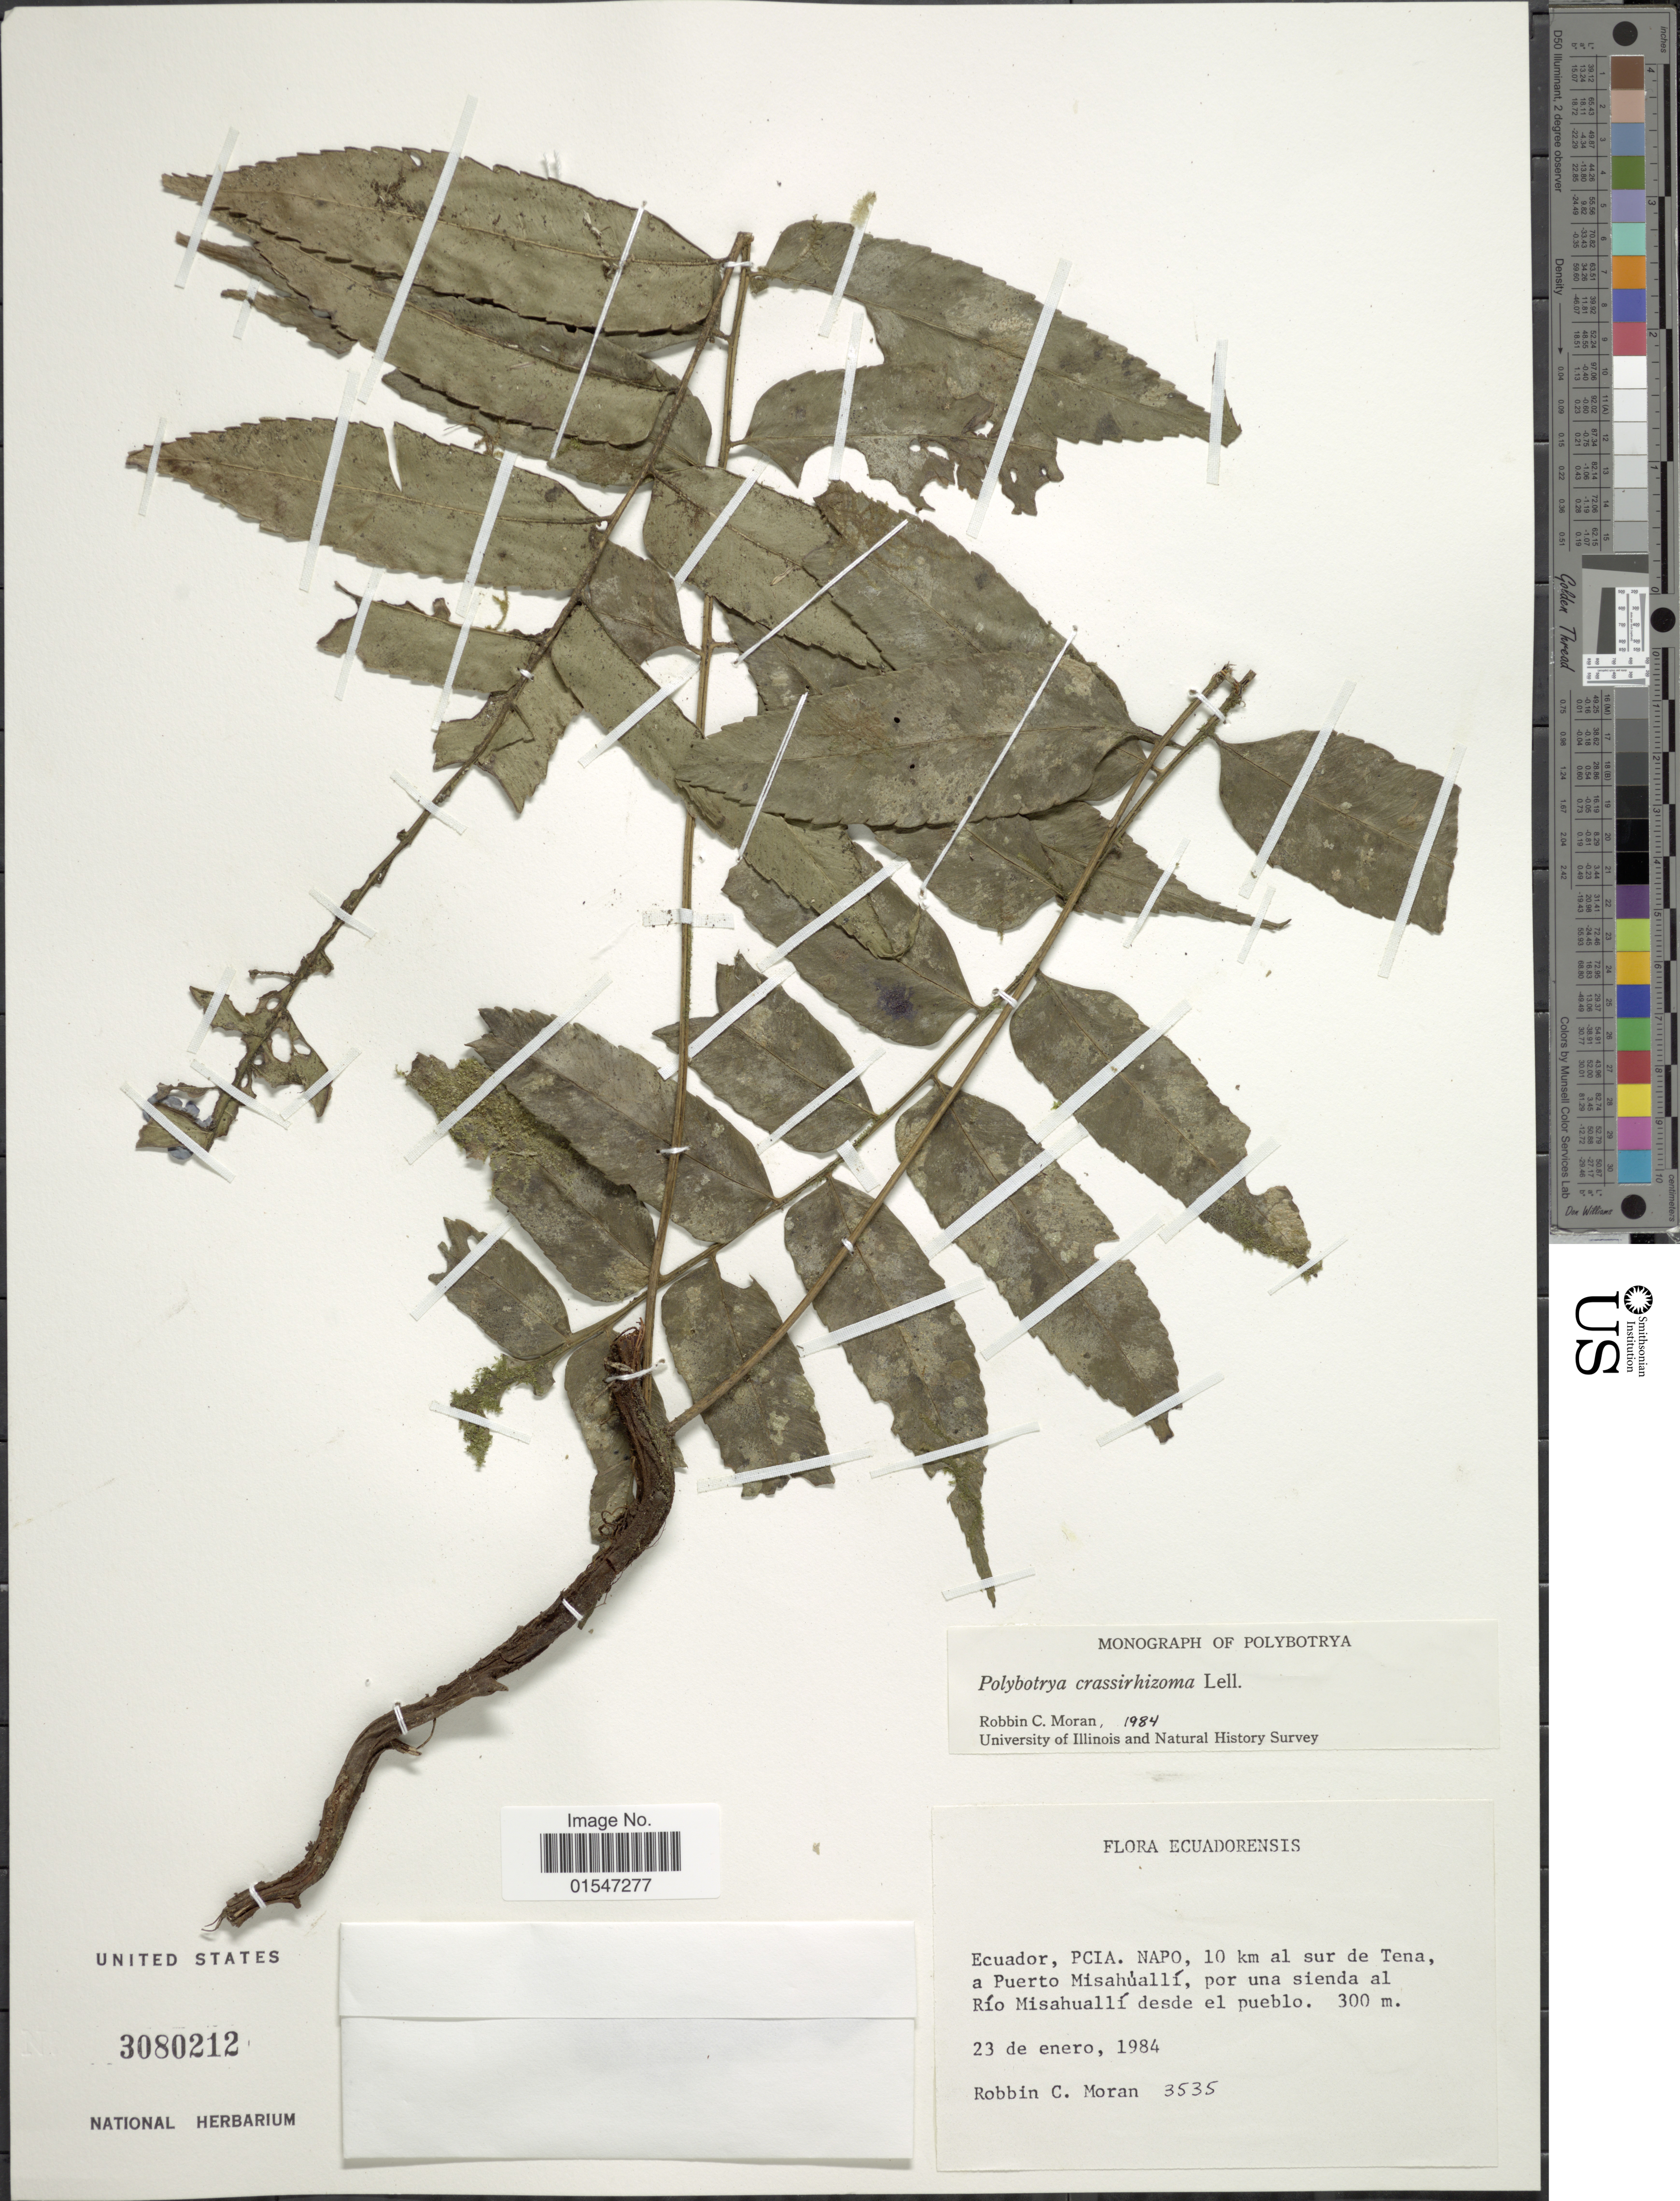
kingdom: Plantae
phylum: Tracheophyta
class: Polypodiopsida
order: Polypodiales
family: Dryopteridaceae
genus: Polybotrya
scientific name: Polybotrya crassirhizoma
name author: Lellinger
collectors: R. C. Moran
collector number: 3535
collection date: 1984-01-23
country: Ecuador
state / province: Napo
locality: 10 km al sure de Tena, a Puerto Misashúallí, por una sienda al Río Misahuallí desde el pueblo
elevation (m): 300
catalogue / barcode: US 3080212